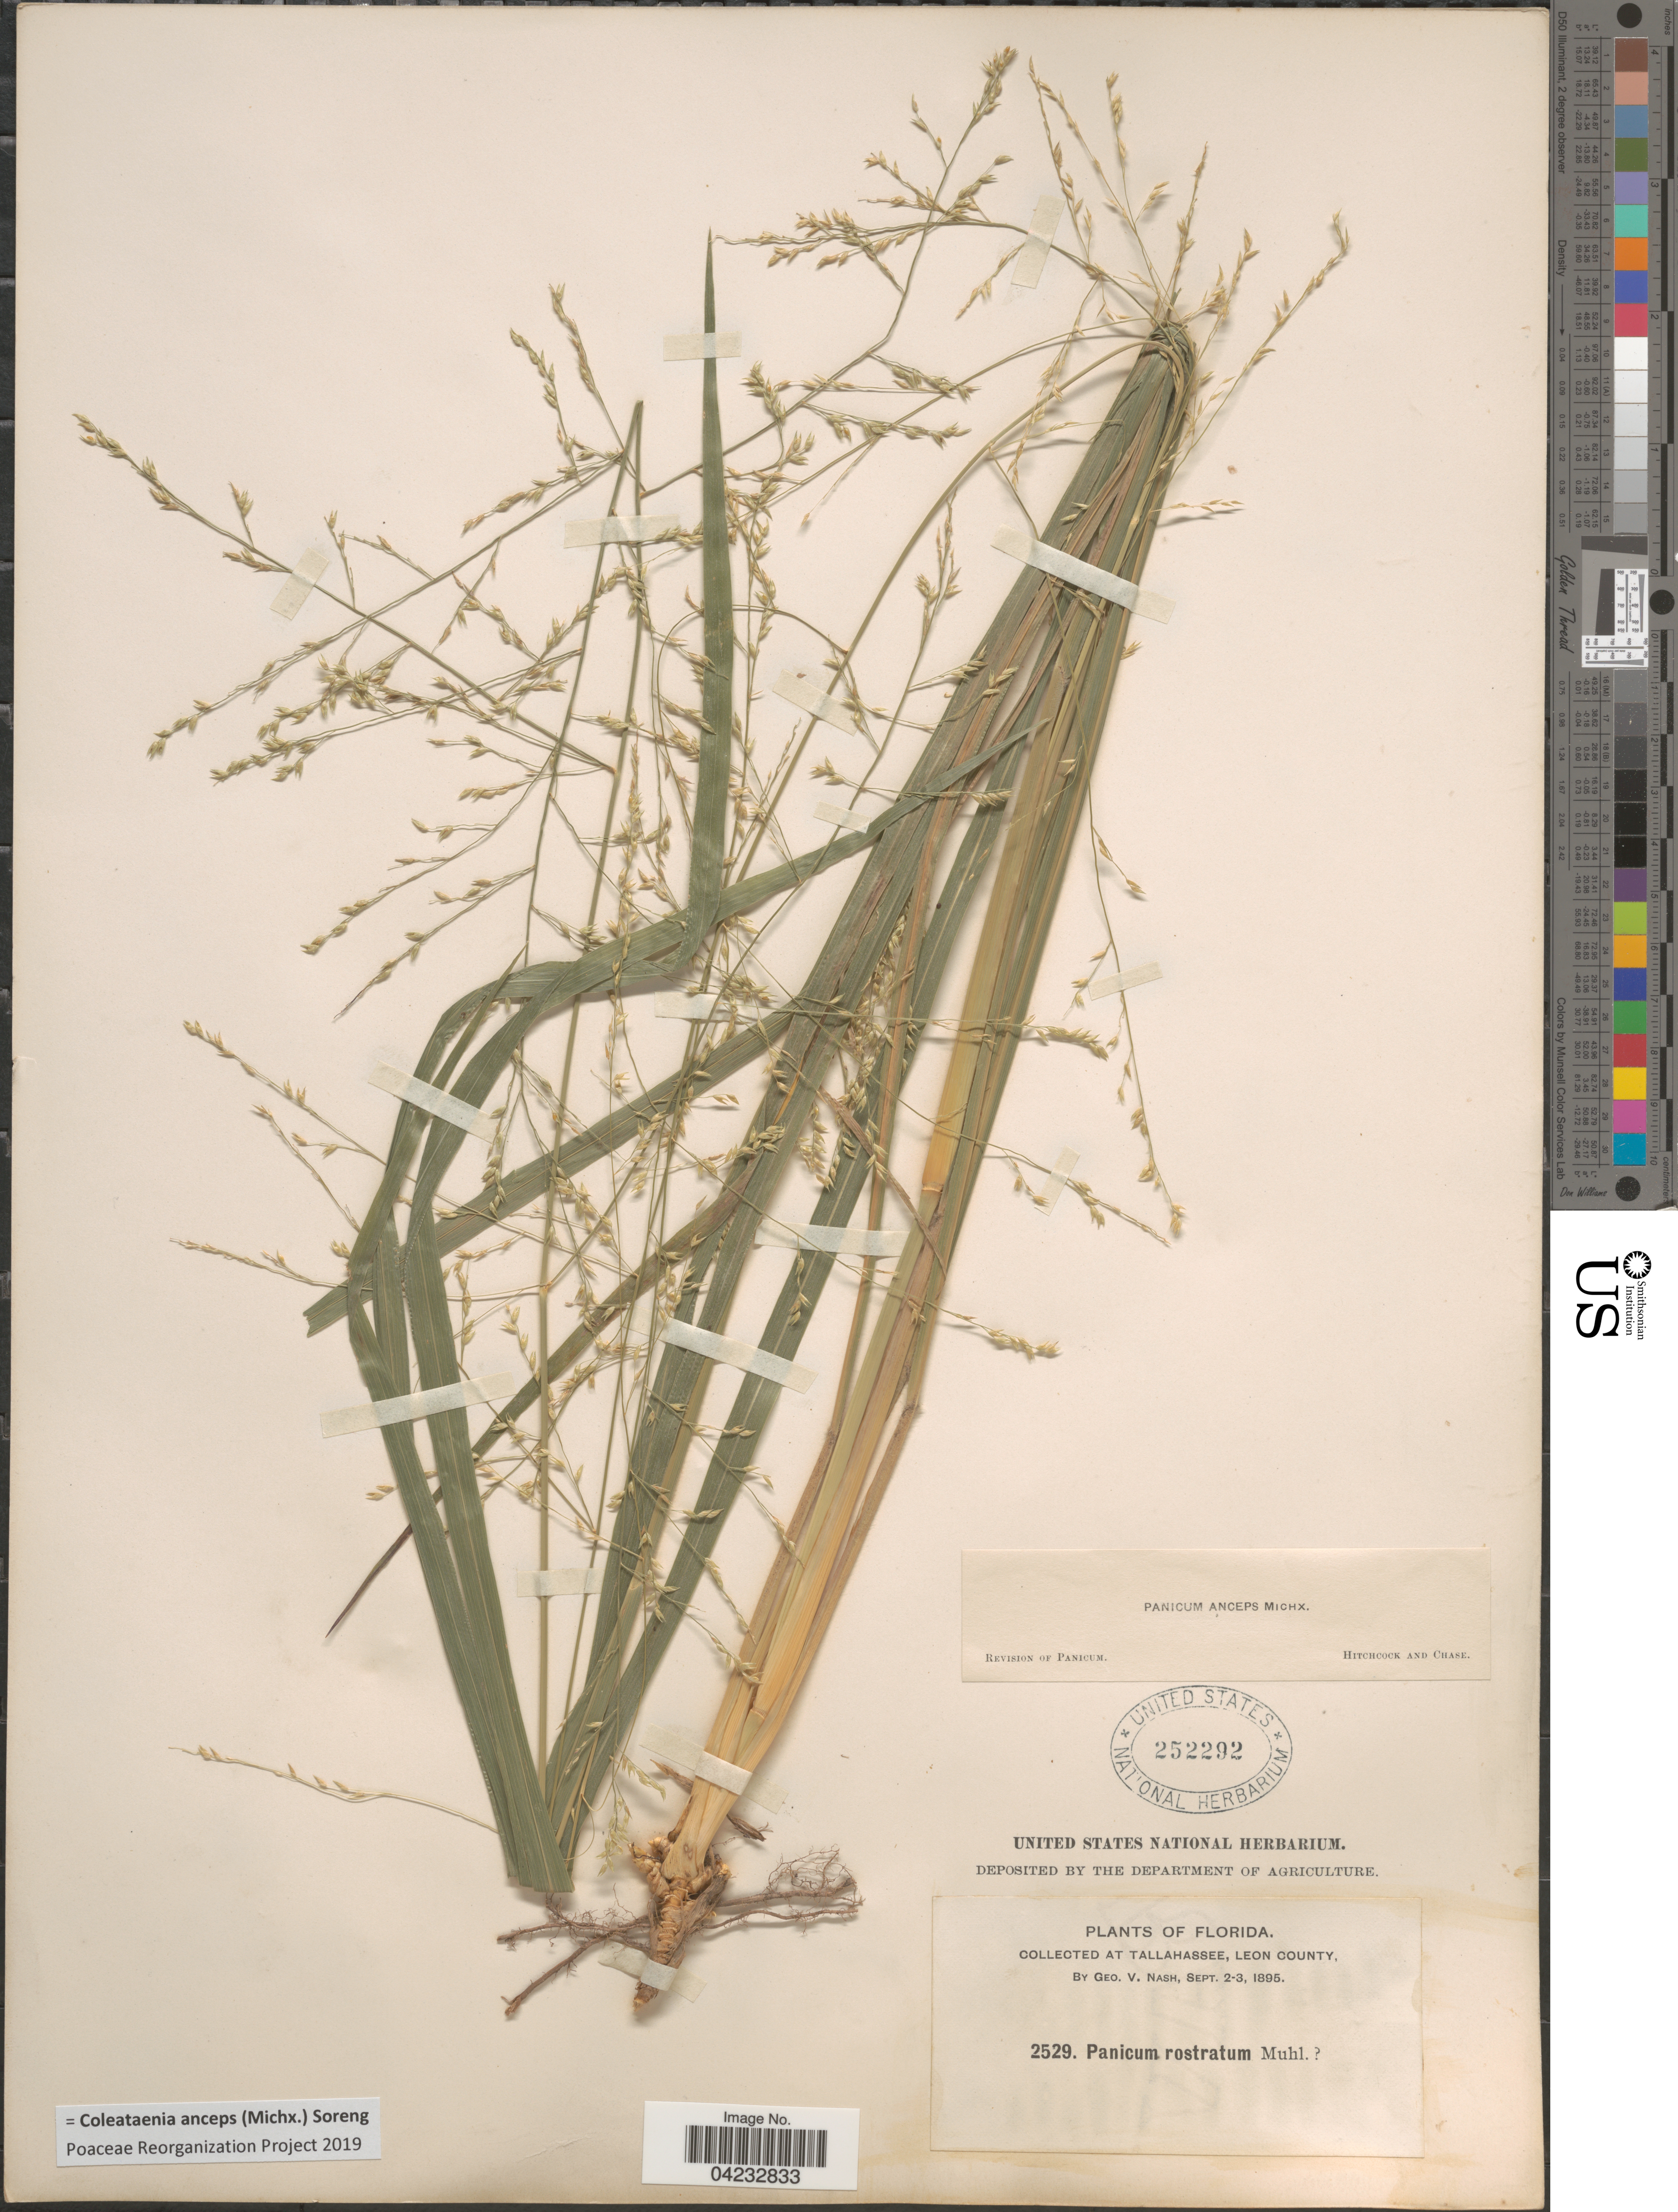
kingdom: Plantae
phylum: Tracheophyta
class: Liliopsida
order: Poales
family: Poaceae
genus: Coleataenia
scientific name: Coleataenia anceps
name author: (Michx.) Soreng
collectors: G. V. Nash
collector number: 2529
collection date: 1895-09-02/1895-09-03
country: United States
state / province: Florida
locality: At Tallahassee, Leon County.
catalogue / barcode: US 252292